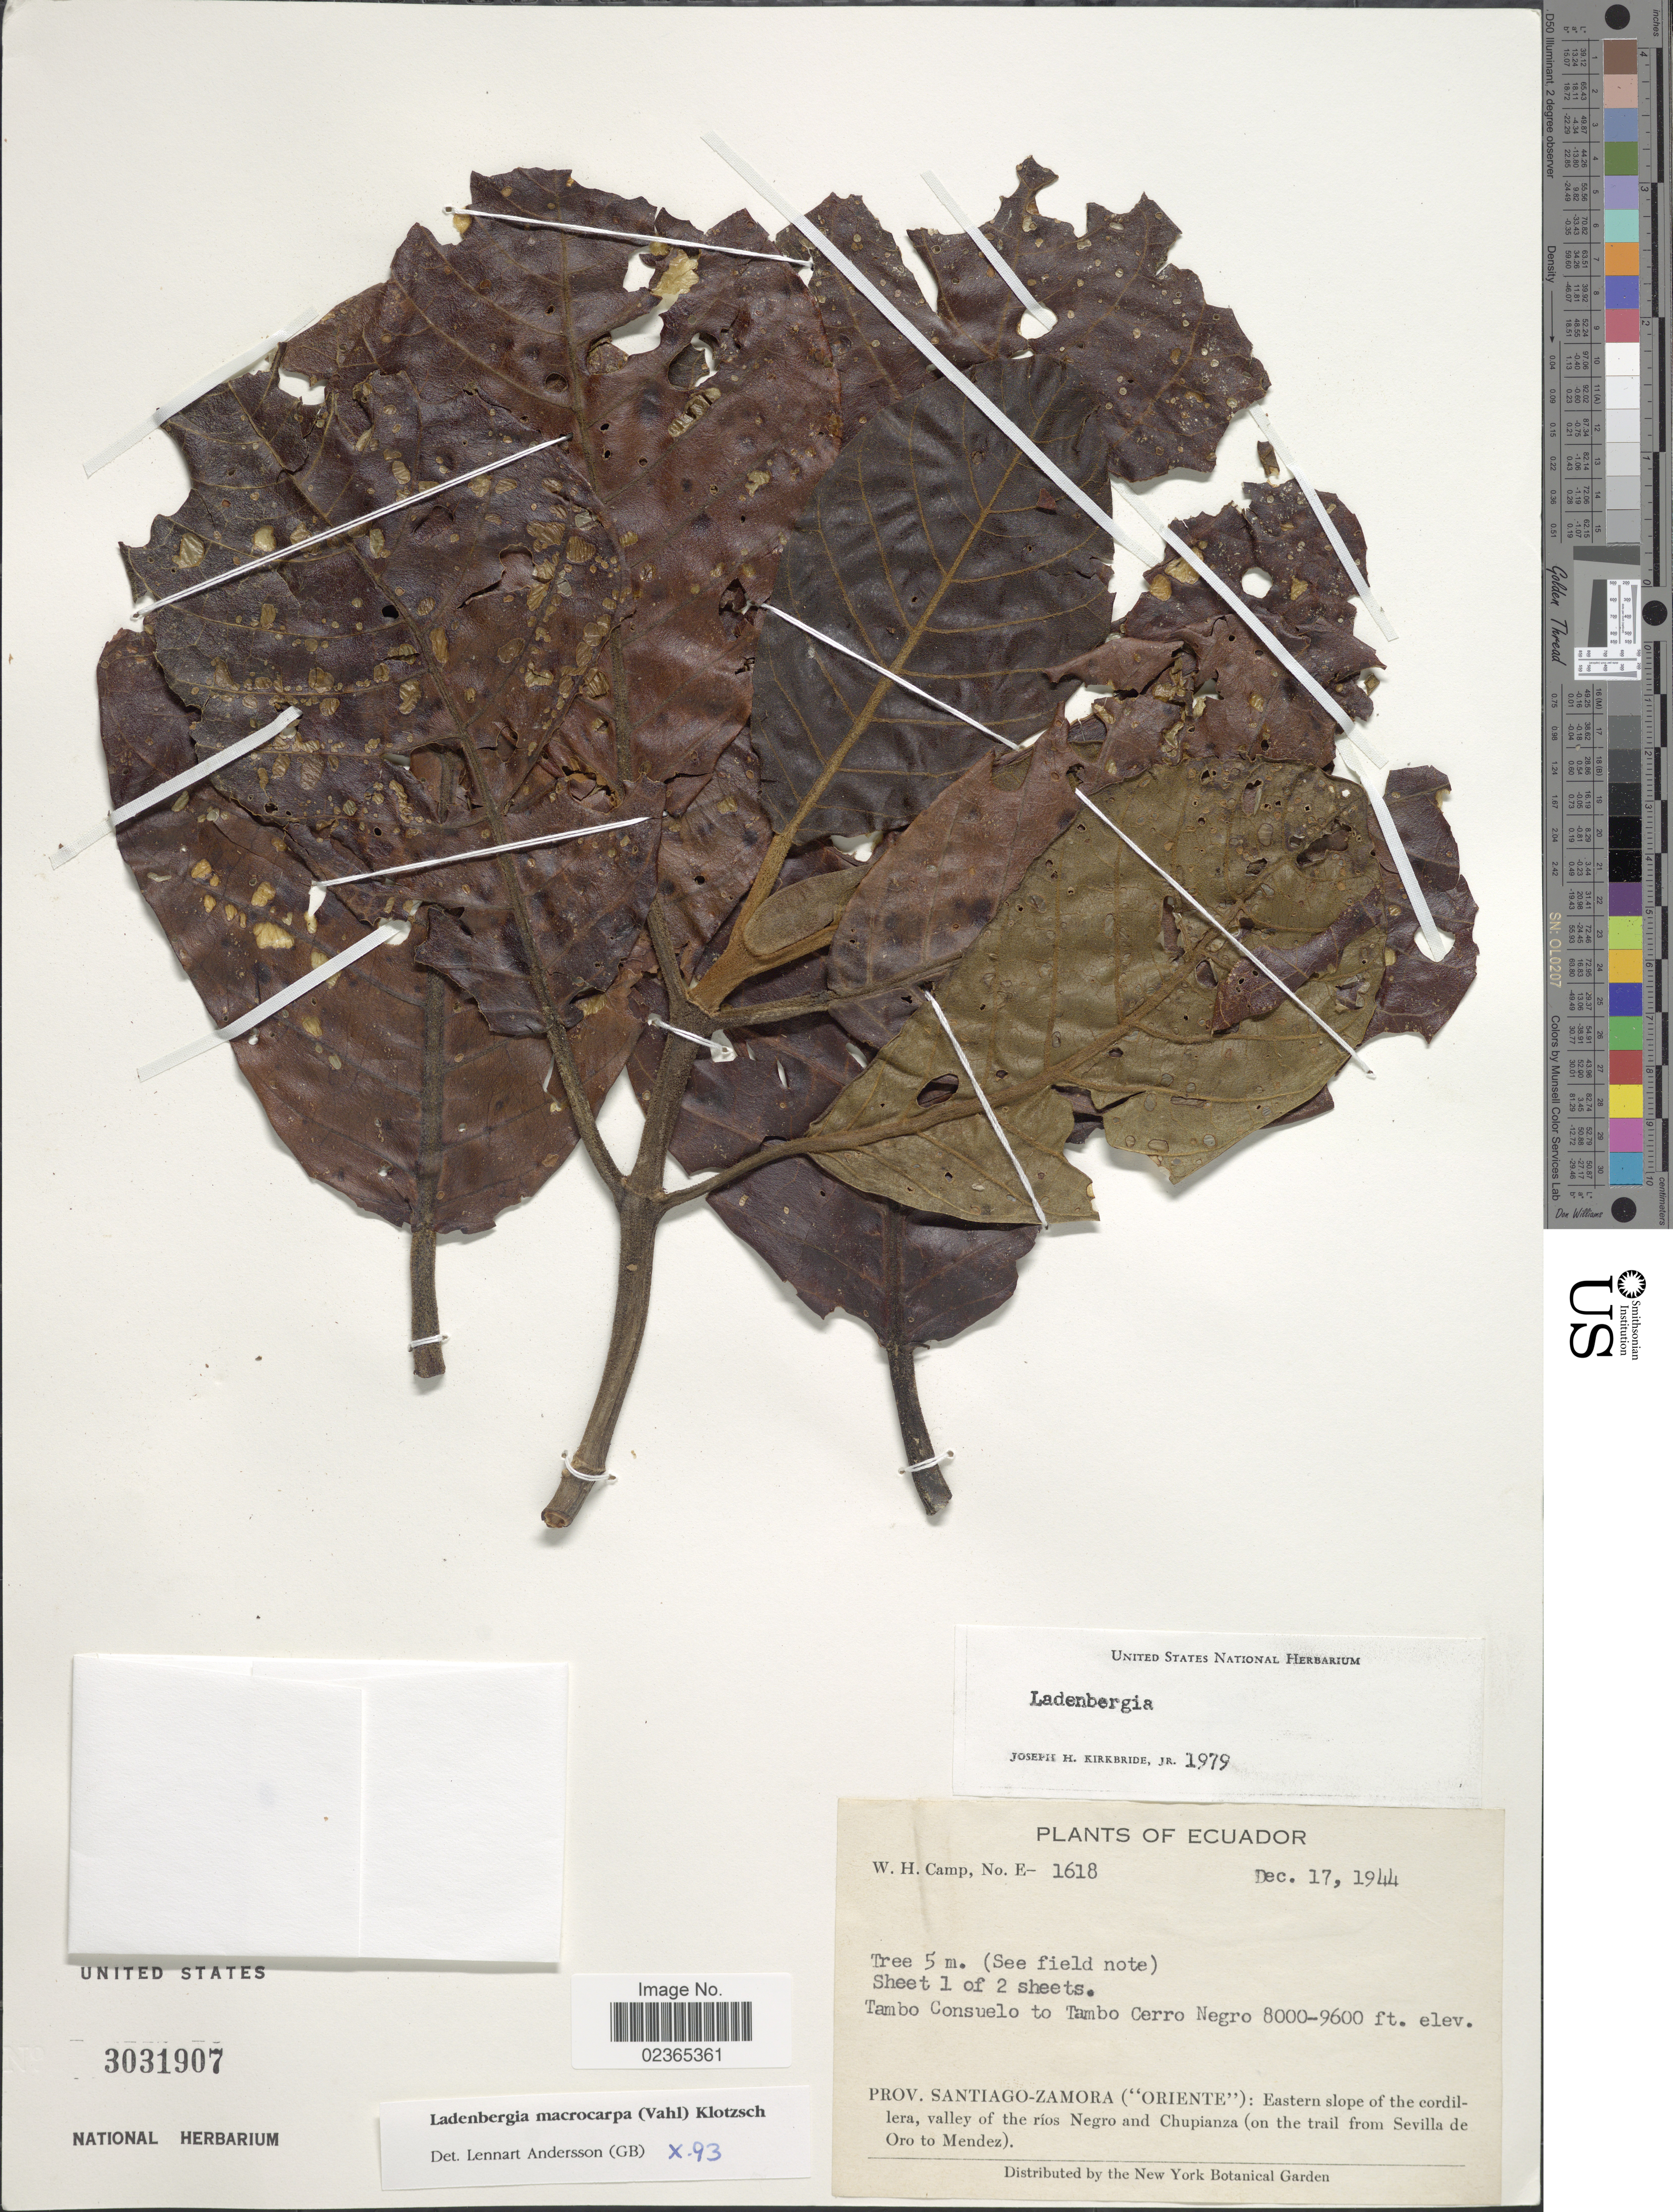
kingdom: Plantae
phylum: Tracheophyta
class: Magnoliopsida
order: Gentianales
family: Rubiaceae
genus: Ladenbergia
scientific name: Ladenbergia macrocarpa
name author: (Vahl) Klotzsch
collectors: W. H. Camp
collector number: E1618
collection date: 1944-12-17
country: Ecuador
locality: Tambo Consuelo to Tambo Cerro Negro, Prov. Santiago-Zamora ("Oriente"): Eatern slope of the cordillera, valley of the rios Negro and Chupianza (on the trail from Sevilla de Oro to Mendez)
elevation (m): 2438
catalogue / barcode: US 3031907